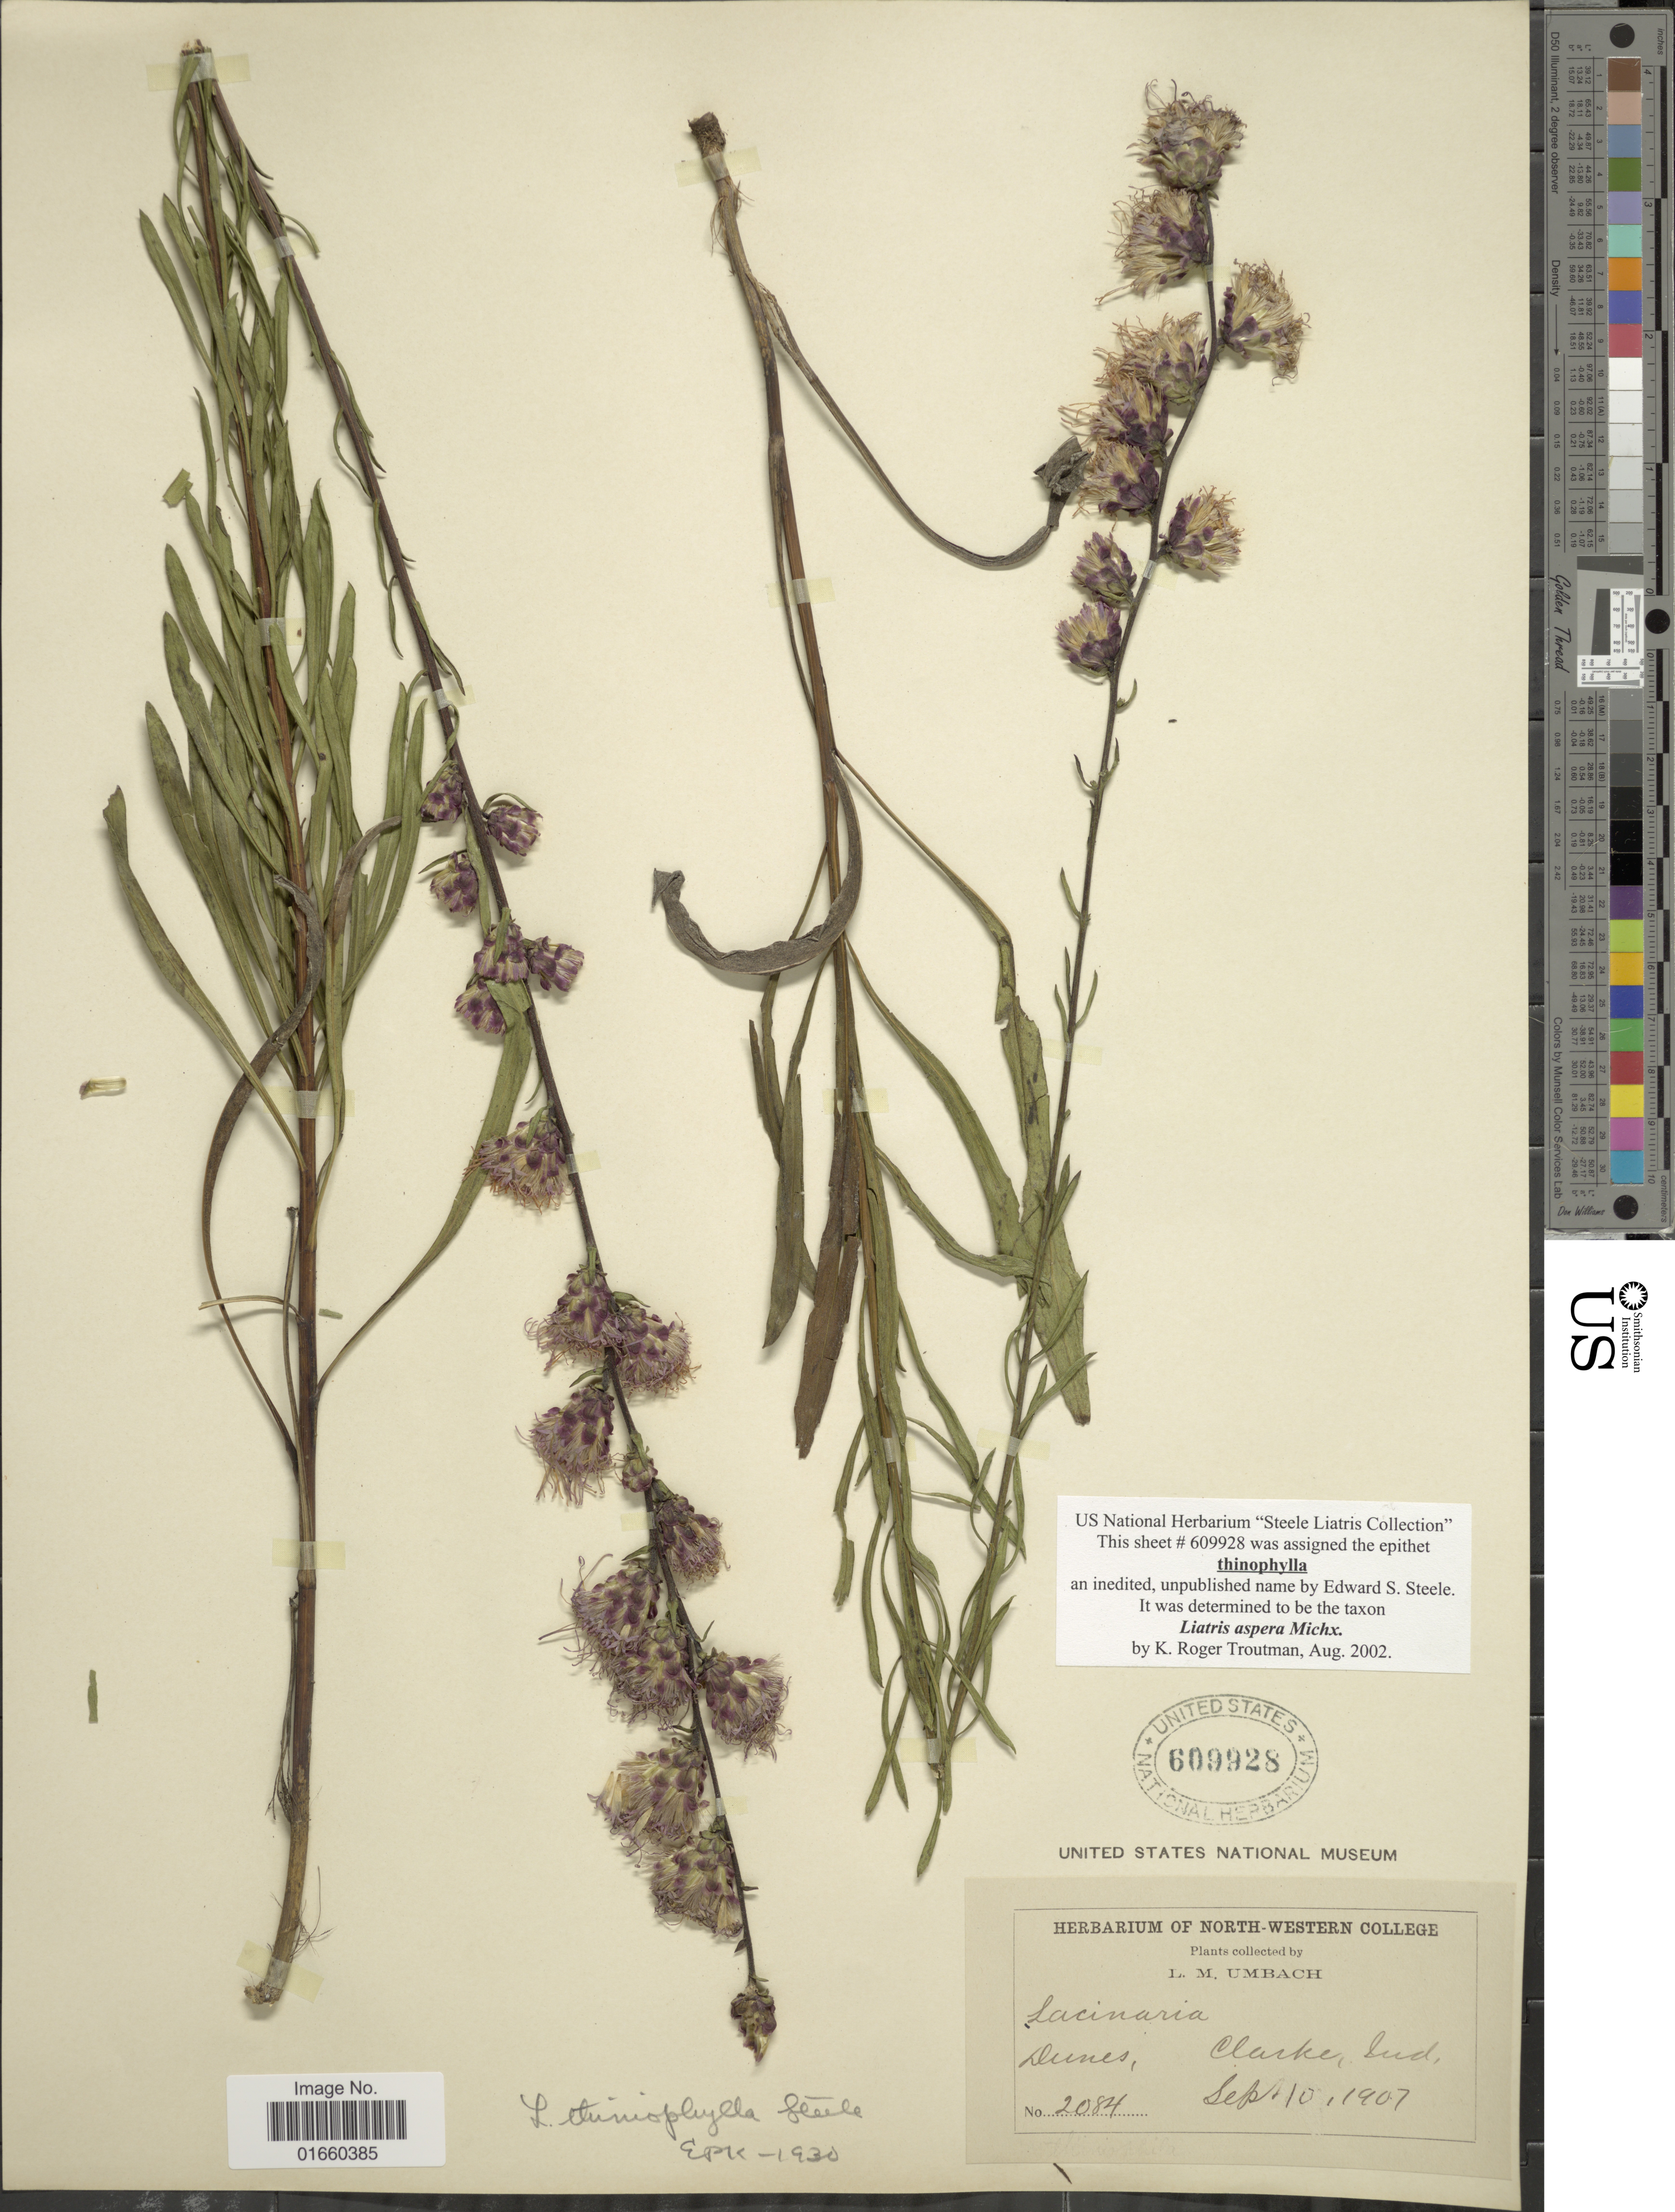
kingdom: Plantae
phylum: Tracheophyta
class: Magnoliopsida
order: Asterales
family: Asteraceae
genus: Liatris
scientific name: Liatris aspera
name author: Michx.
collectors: L. M. Umbach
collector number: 2084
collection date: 1907-09-10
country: United States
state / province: Indiana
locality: Dunes, Clarke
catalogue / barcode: US 609928